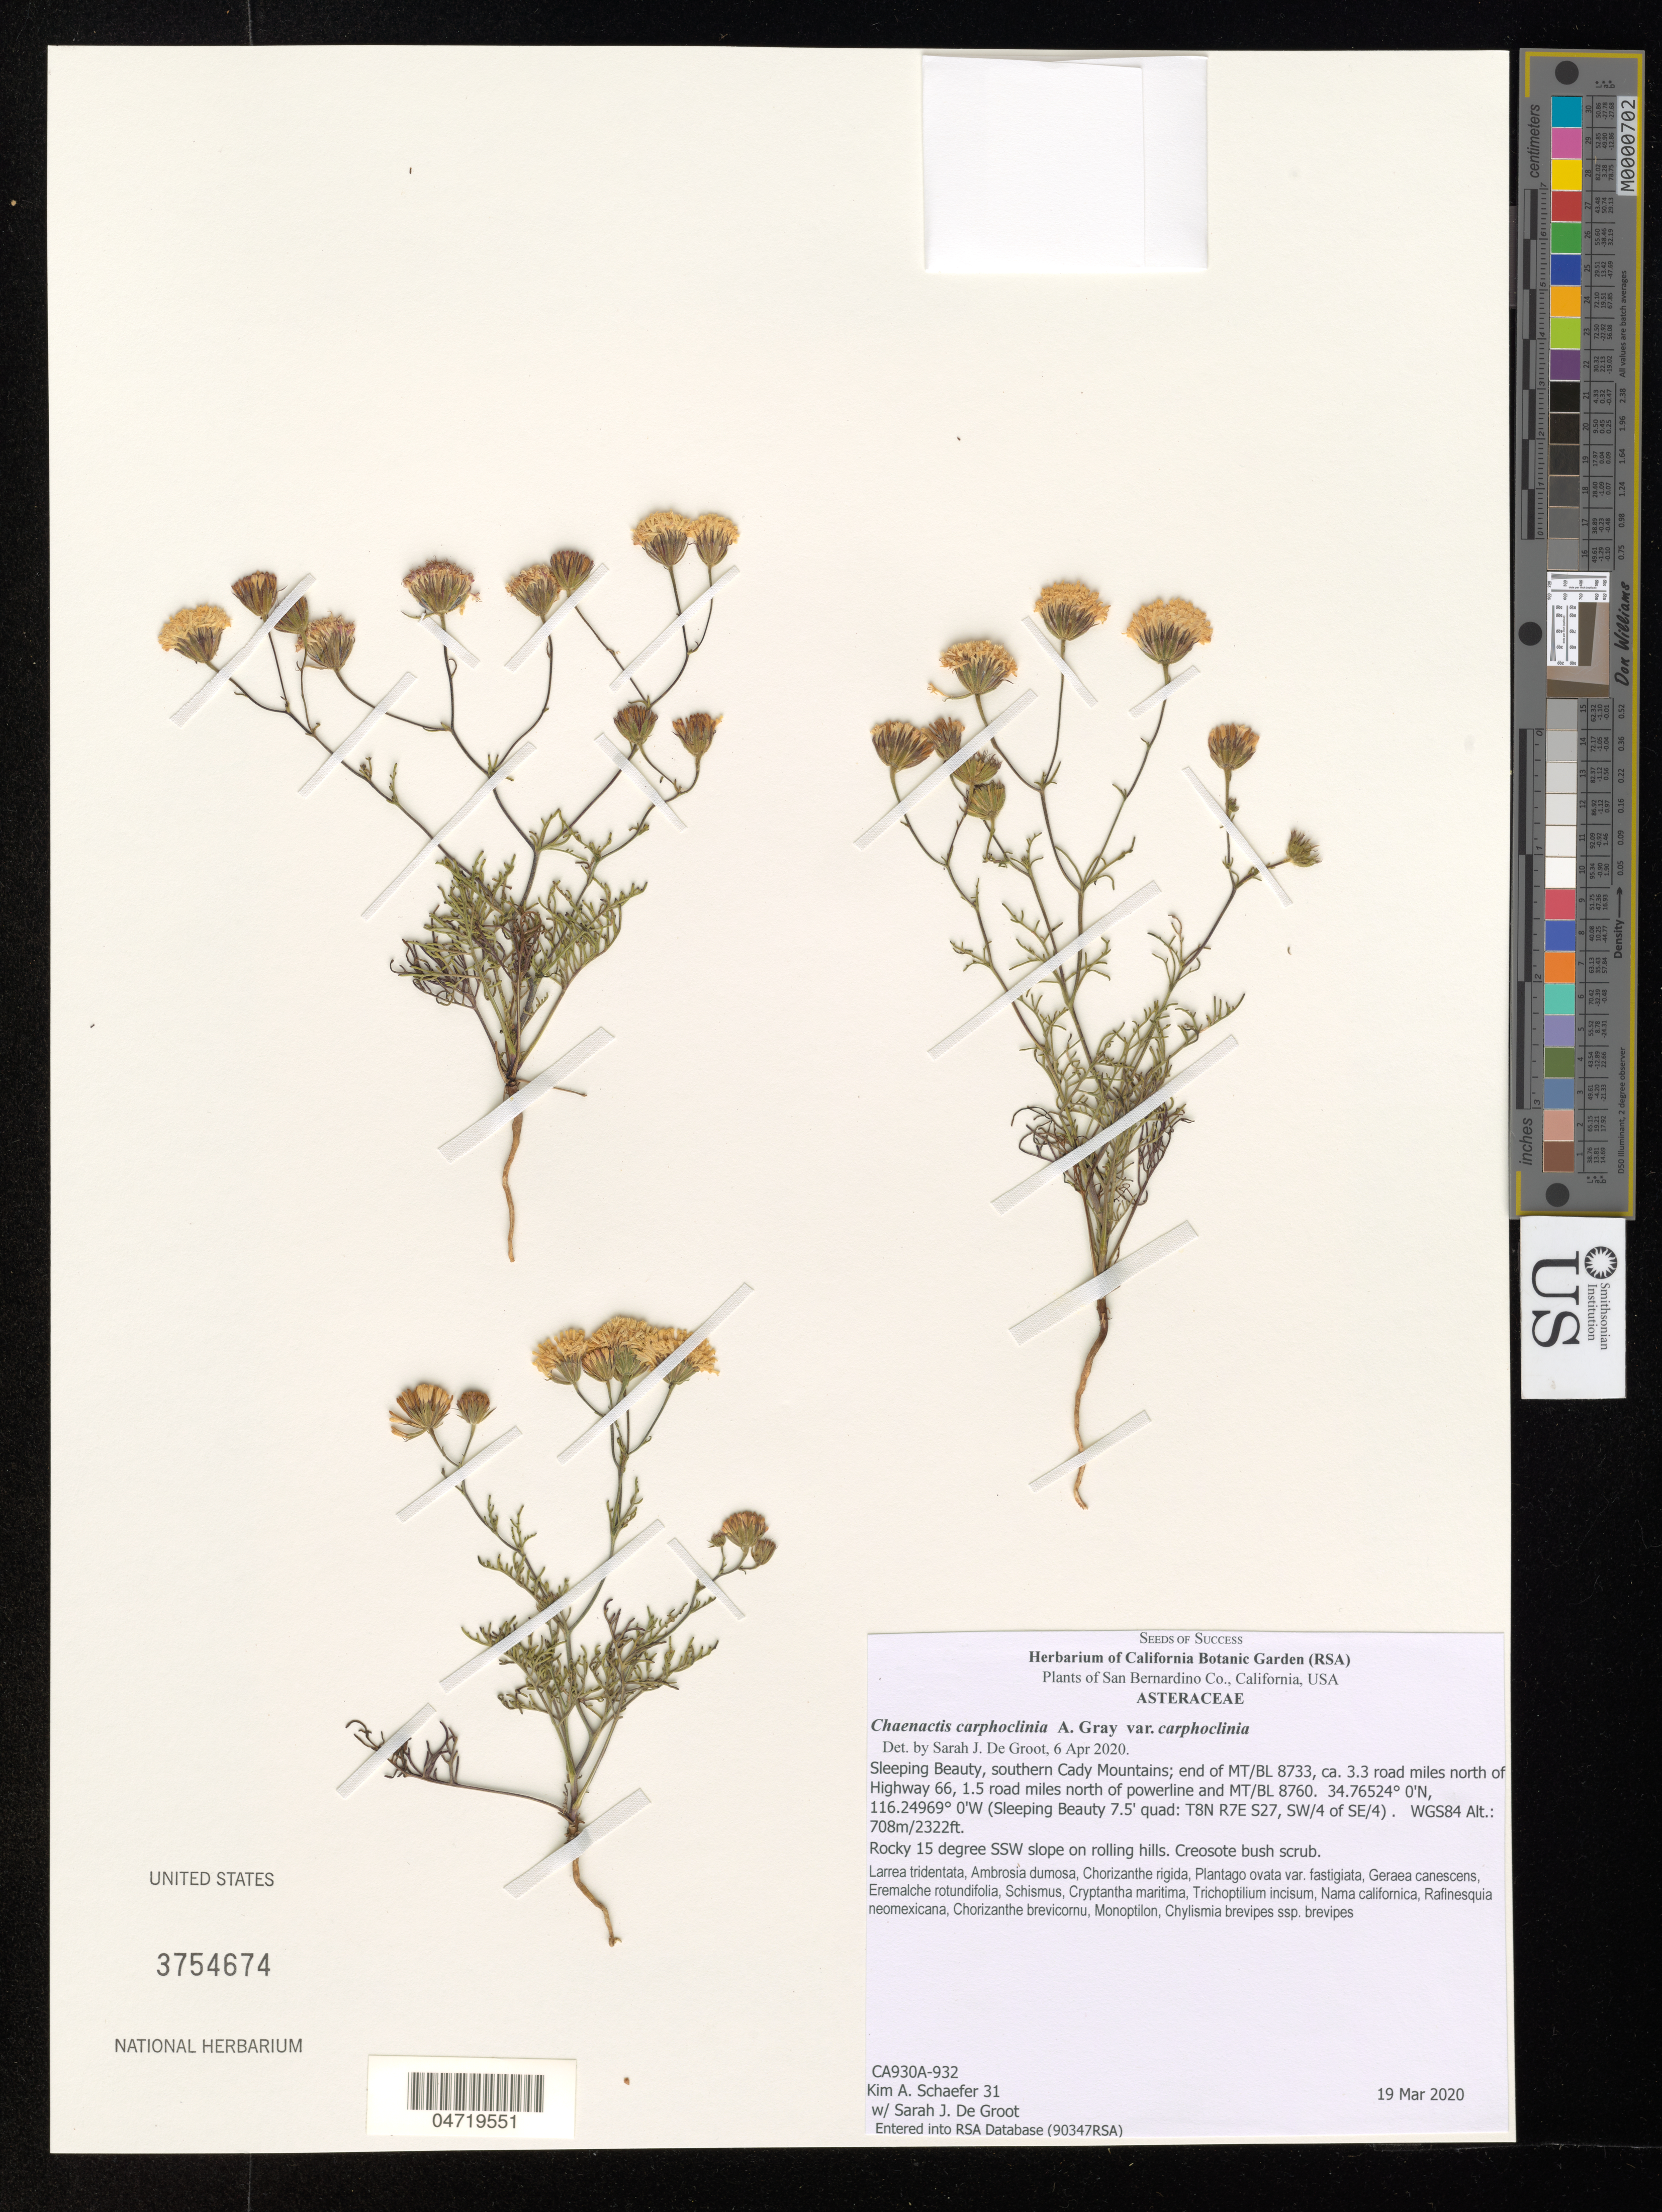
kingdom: Plantae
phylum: Tracheophyta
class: Magnoliopsida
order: Asterales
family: Asteraceae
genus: Chaenactis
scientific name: Chaenactis carphoclinia var. carphoclinia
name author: A. Gray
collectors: K. Schaefer & S. De Groot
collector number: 31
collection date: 2020-03-19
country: United States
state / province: California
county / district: San Bernardino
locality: San Bernardino Co. Sleeping Beauty, southern Cady Mountains; end of MT/BL 8733, ca. 3.3 road miles north of Highway 66, 1.5 road miles north of powerline and MT/BL 8760. (Sleeping Beauty 7.5' quad: T8N R7E S27, SW/4 of SE/4). WGS84.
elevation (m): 708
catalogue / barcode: US 3754674